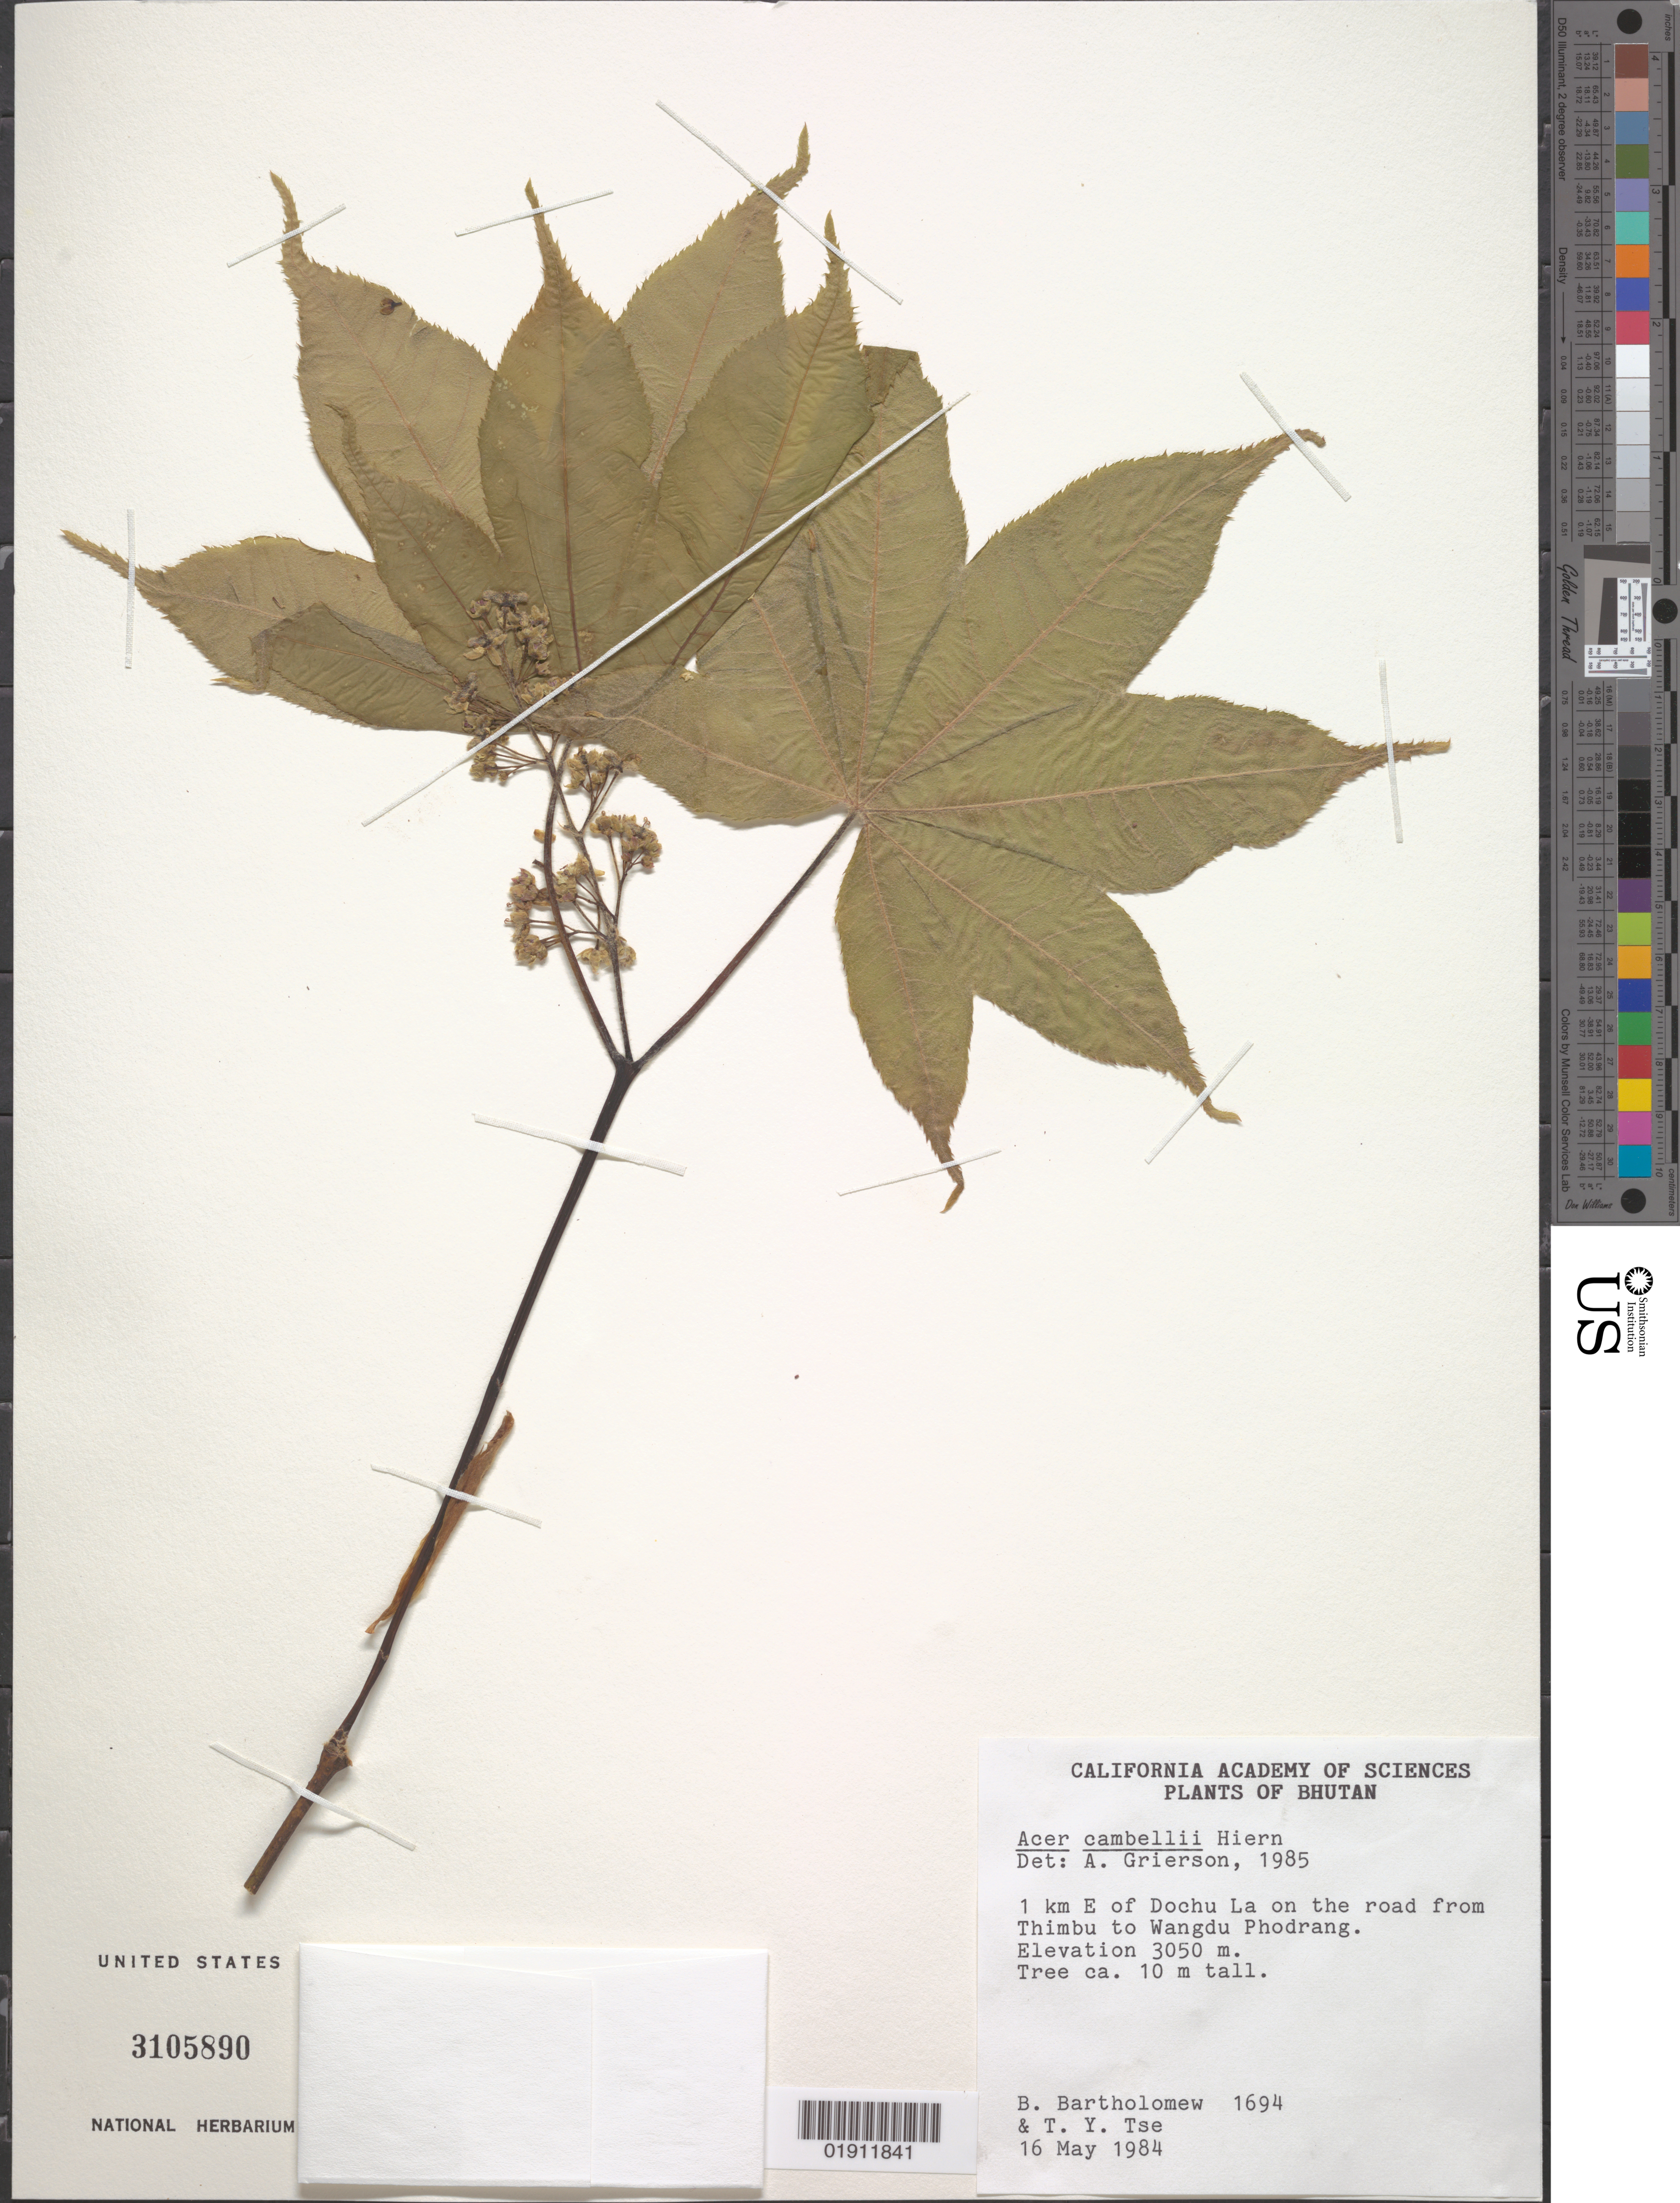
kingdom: Plantae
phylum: Tracheophyta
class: Magnoliopsida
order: Sapindales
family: Sapindaceae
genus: Acer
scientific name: Acer campbellii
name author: Hook. f. & Thomson ex Hiern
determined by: Grierson, A. J. C.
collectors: B. M. Bartholomew & T. Tse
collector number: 1694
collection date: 1984-05-16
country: Bhutan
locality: Dochu La, 1 km E on road from Thimbu to Wangdu Phodrang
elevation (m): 3050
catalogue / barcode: US 3105890